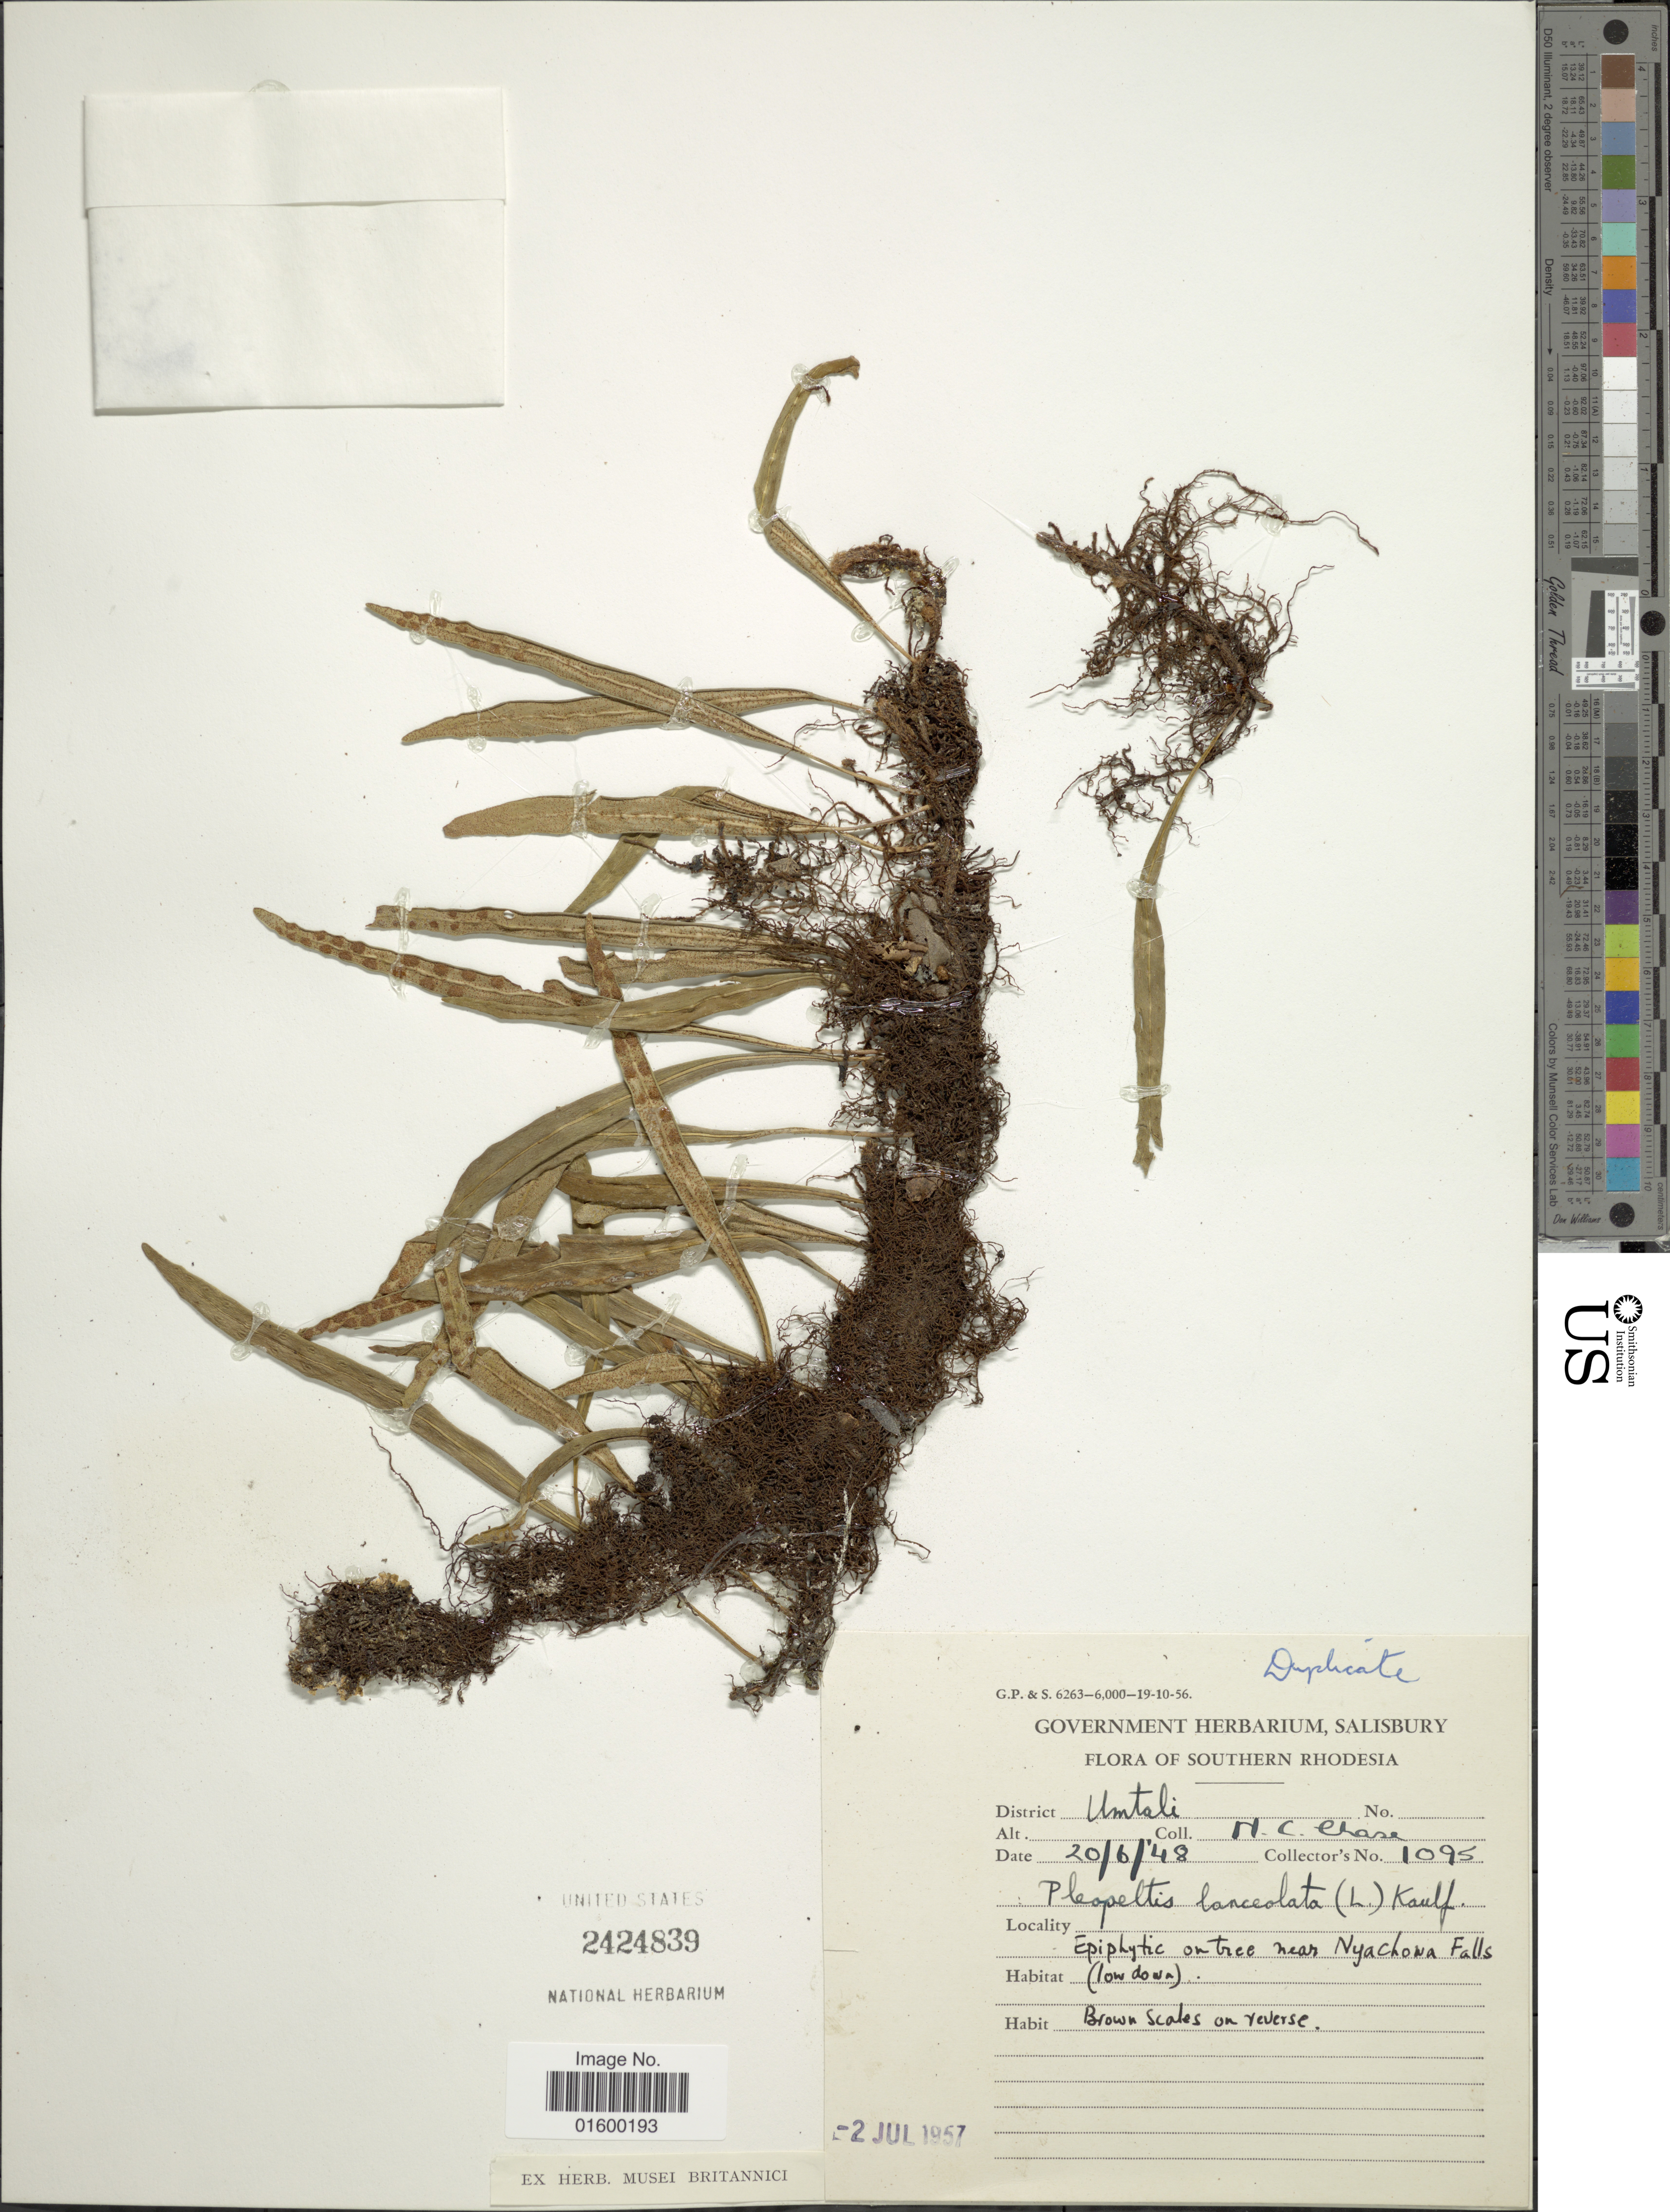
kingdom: Plantae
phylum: Tracheophyta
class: Polypodiopsida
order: Polypodiales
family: Polypodiaceae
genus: Pleopeltis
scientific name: Pleopeltis macrocarpa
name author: (Bory ex Willd.) Kaulf.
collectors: N. C. Chase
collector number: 1095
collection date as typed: Transcribed d/m/y: 20/6/48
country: Zimbabwe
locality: Southern Rhodesia, near Nyachona Falls, District Umtali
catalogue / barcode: US 2424839